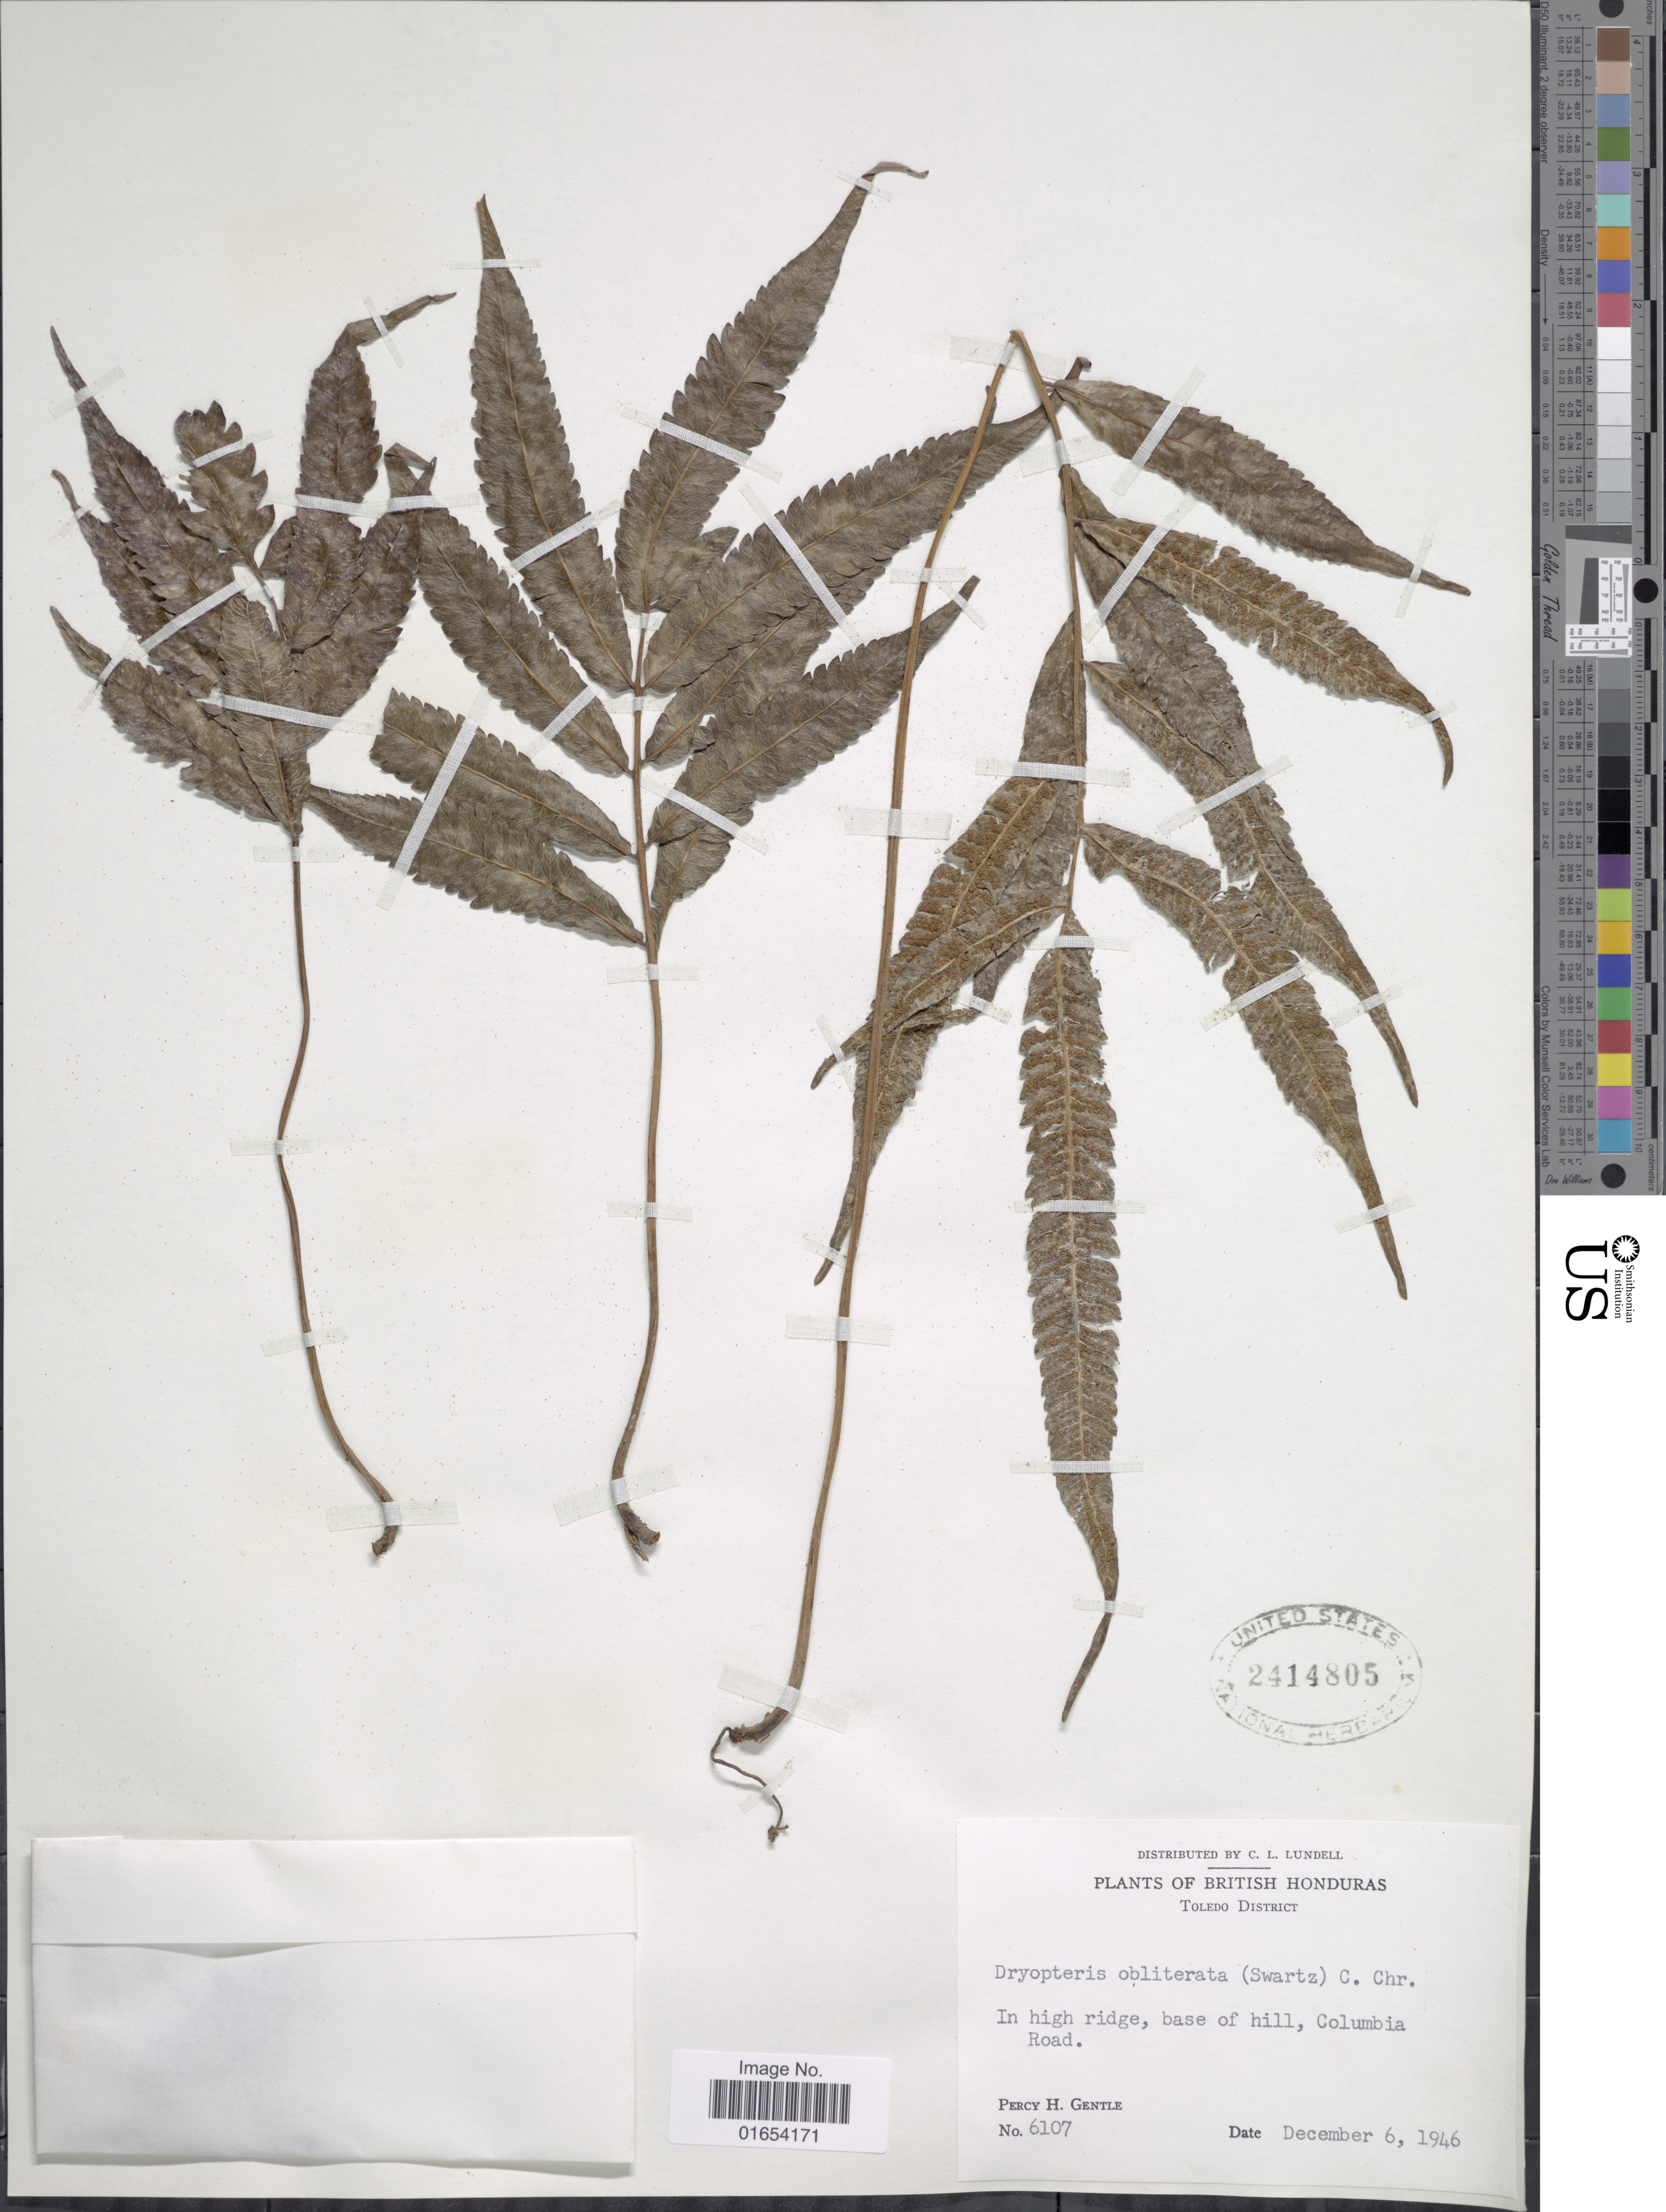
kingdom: Plantae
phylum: Tracheophyta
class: Polypodiopsida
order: Polypodiales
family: Thelypteridaceae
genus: Goniopteris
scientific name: Goniopteris obliterata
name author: (Sw.) C. Presl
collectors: P. H. Gentle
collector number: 6107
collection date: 1946-12-06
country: Belize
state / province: Toledo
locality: British Honduras, Toledo District, In high ridge, base of hill, Colombia Road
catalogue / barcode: US 2414805